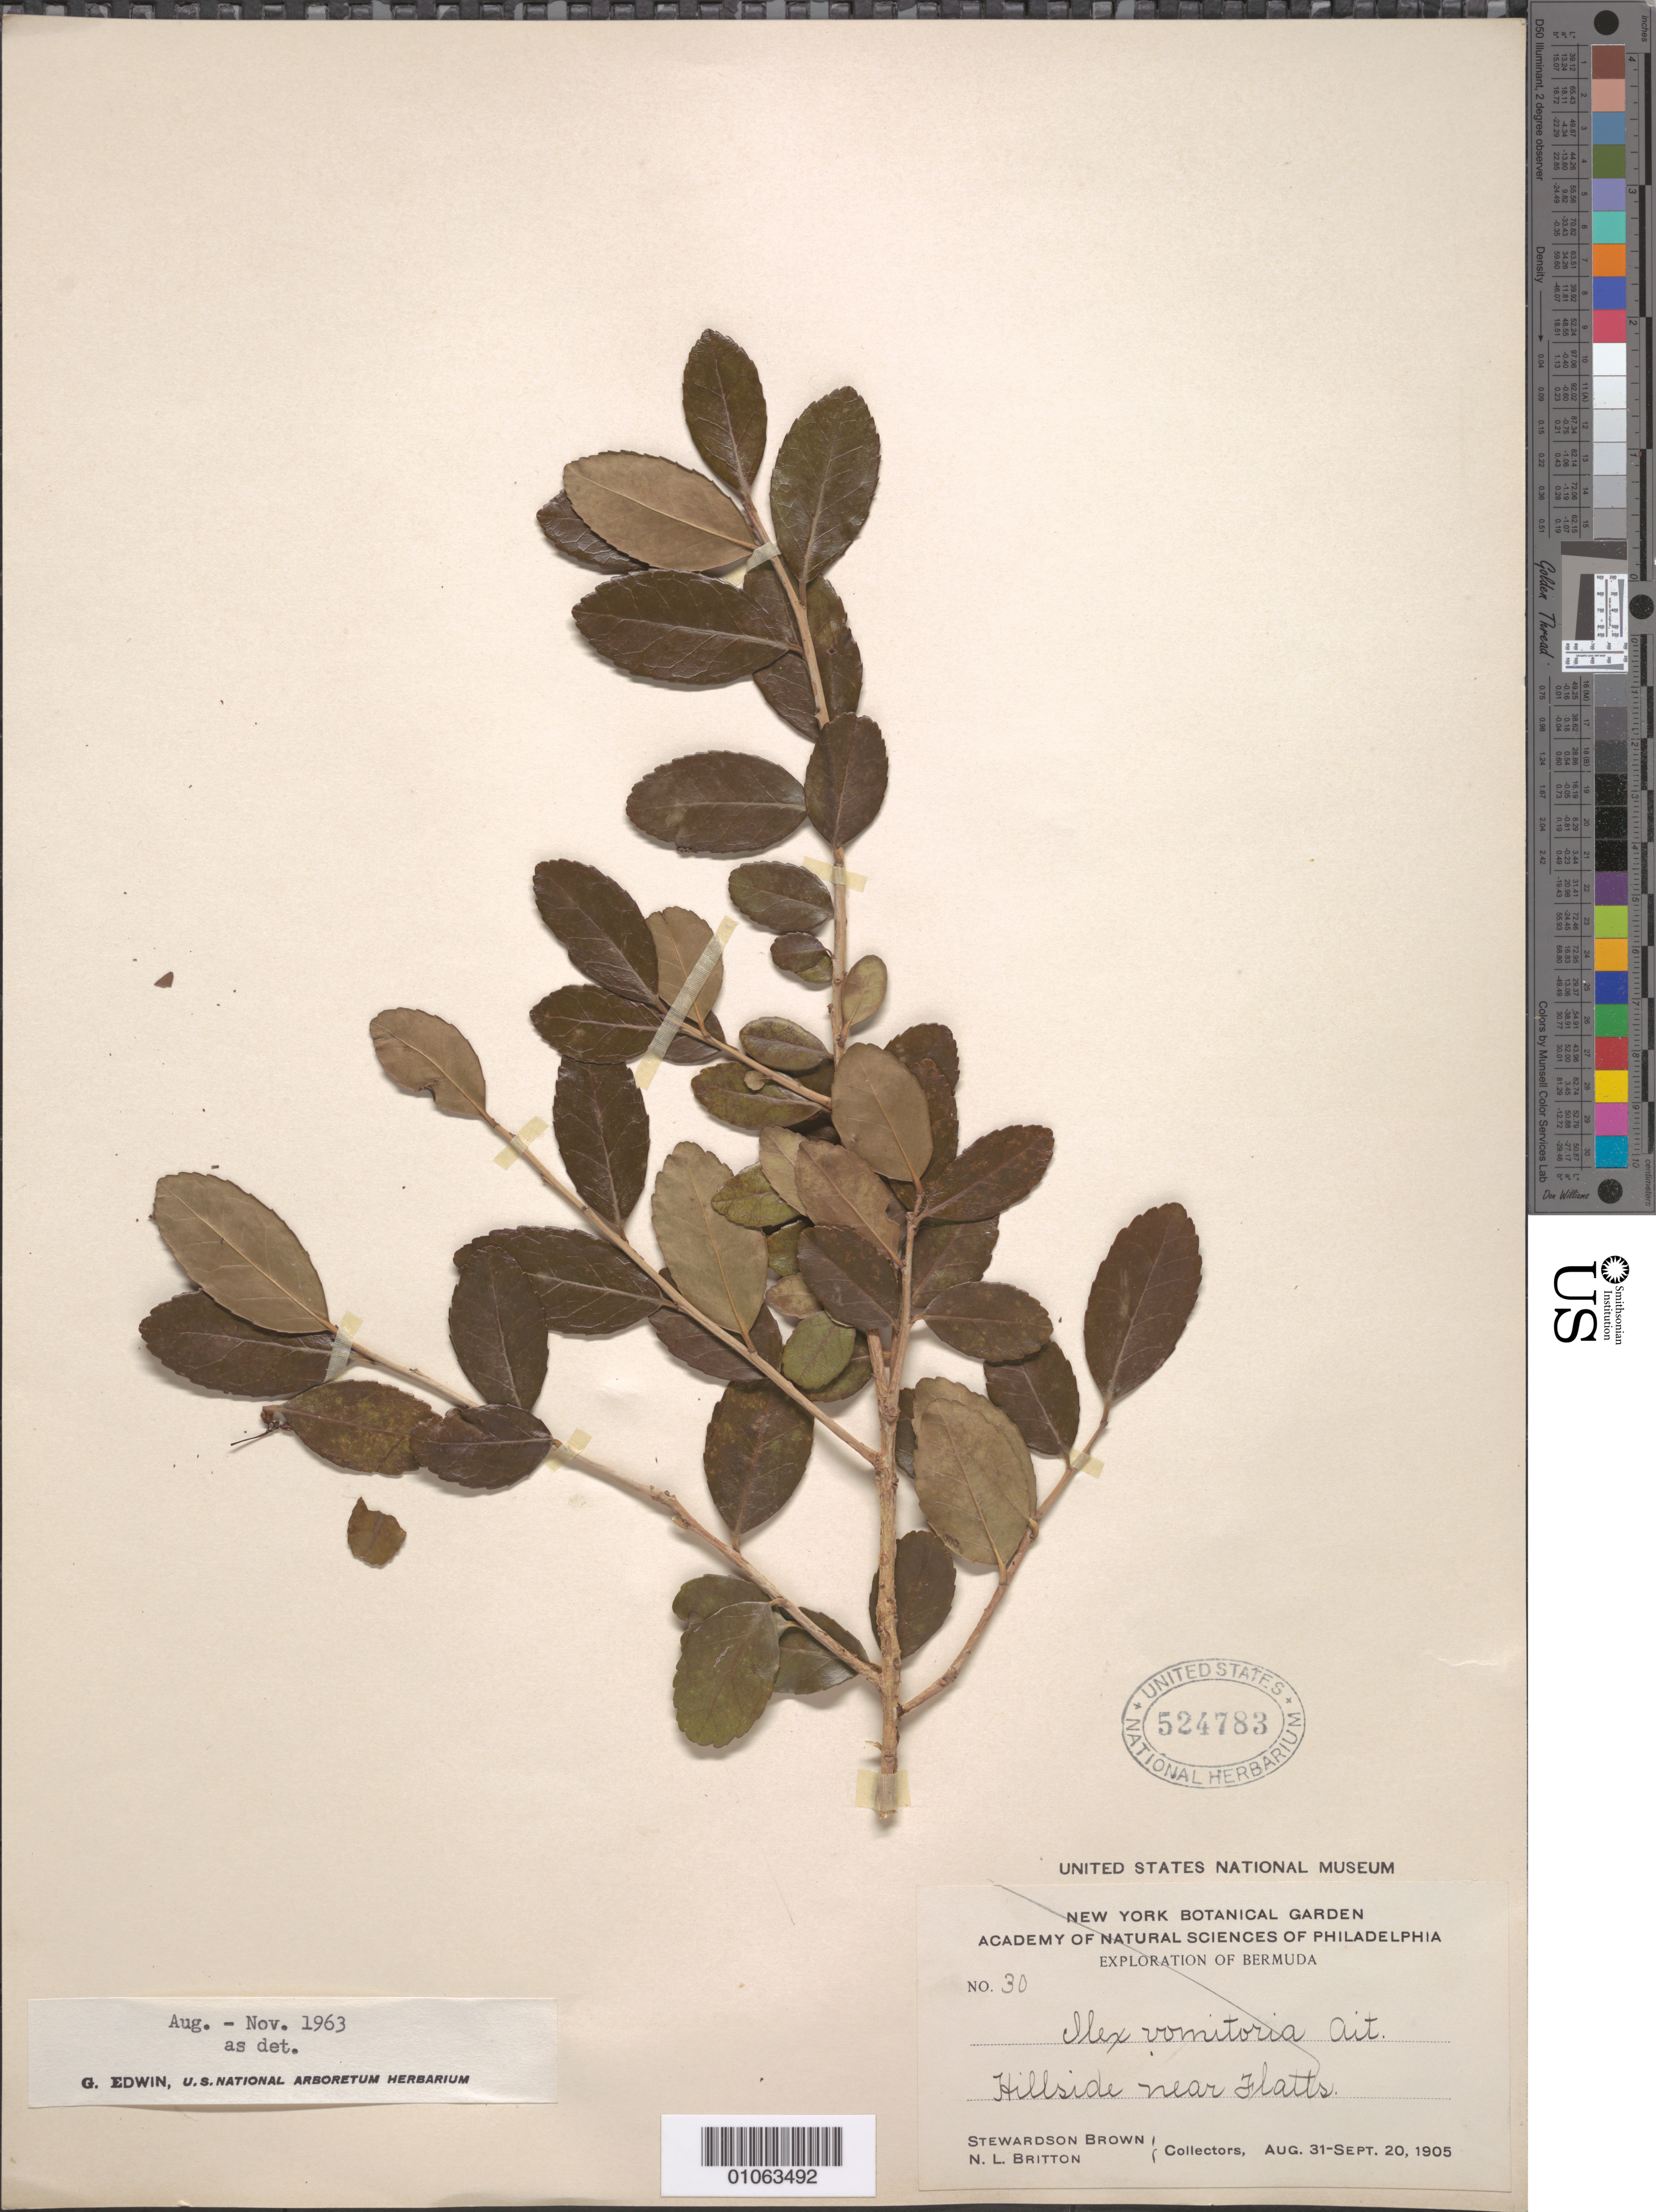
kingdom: Plantae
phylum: Tracheophyta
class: Magnoliopsida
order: Aquifoliales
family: Aquifoliaceae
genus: Ilex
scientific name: Ilex vomitoria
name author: Aiton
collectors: S. Brown & N. Britton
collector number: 30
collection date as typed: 31 Aug 1905 to 20 Sep 1905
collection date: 1905-08-31/1905-09-20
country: Bermuda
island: Bermuda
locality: Hillside, near Flatts.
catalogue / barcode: US 524783